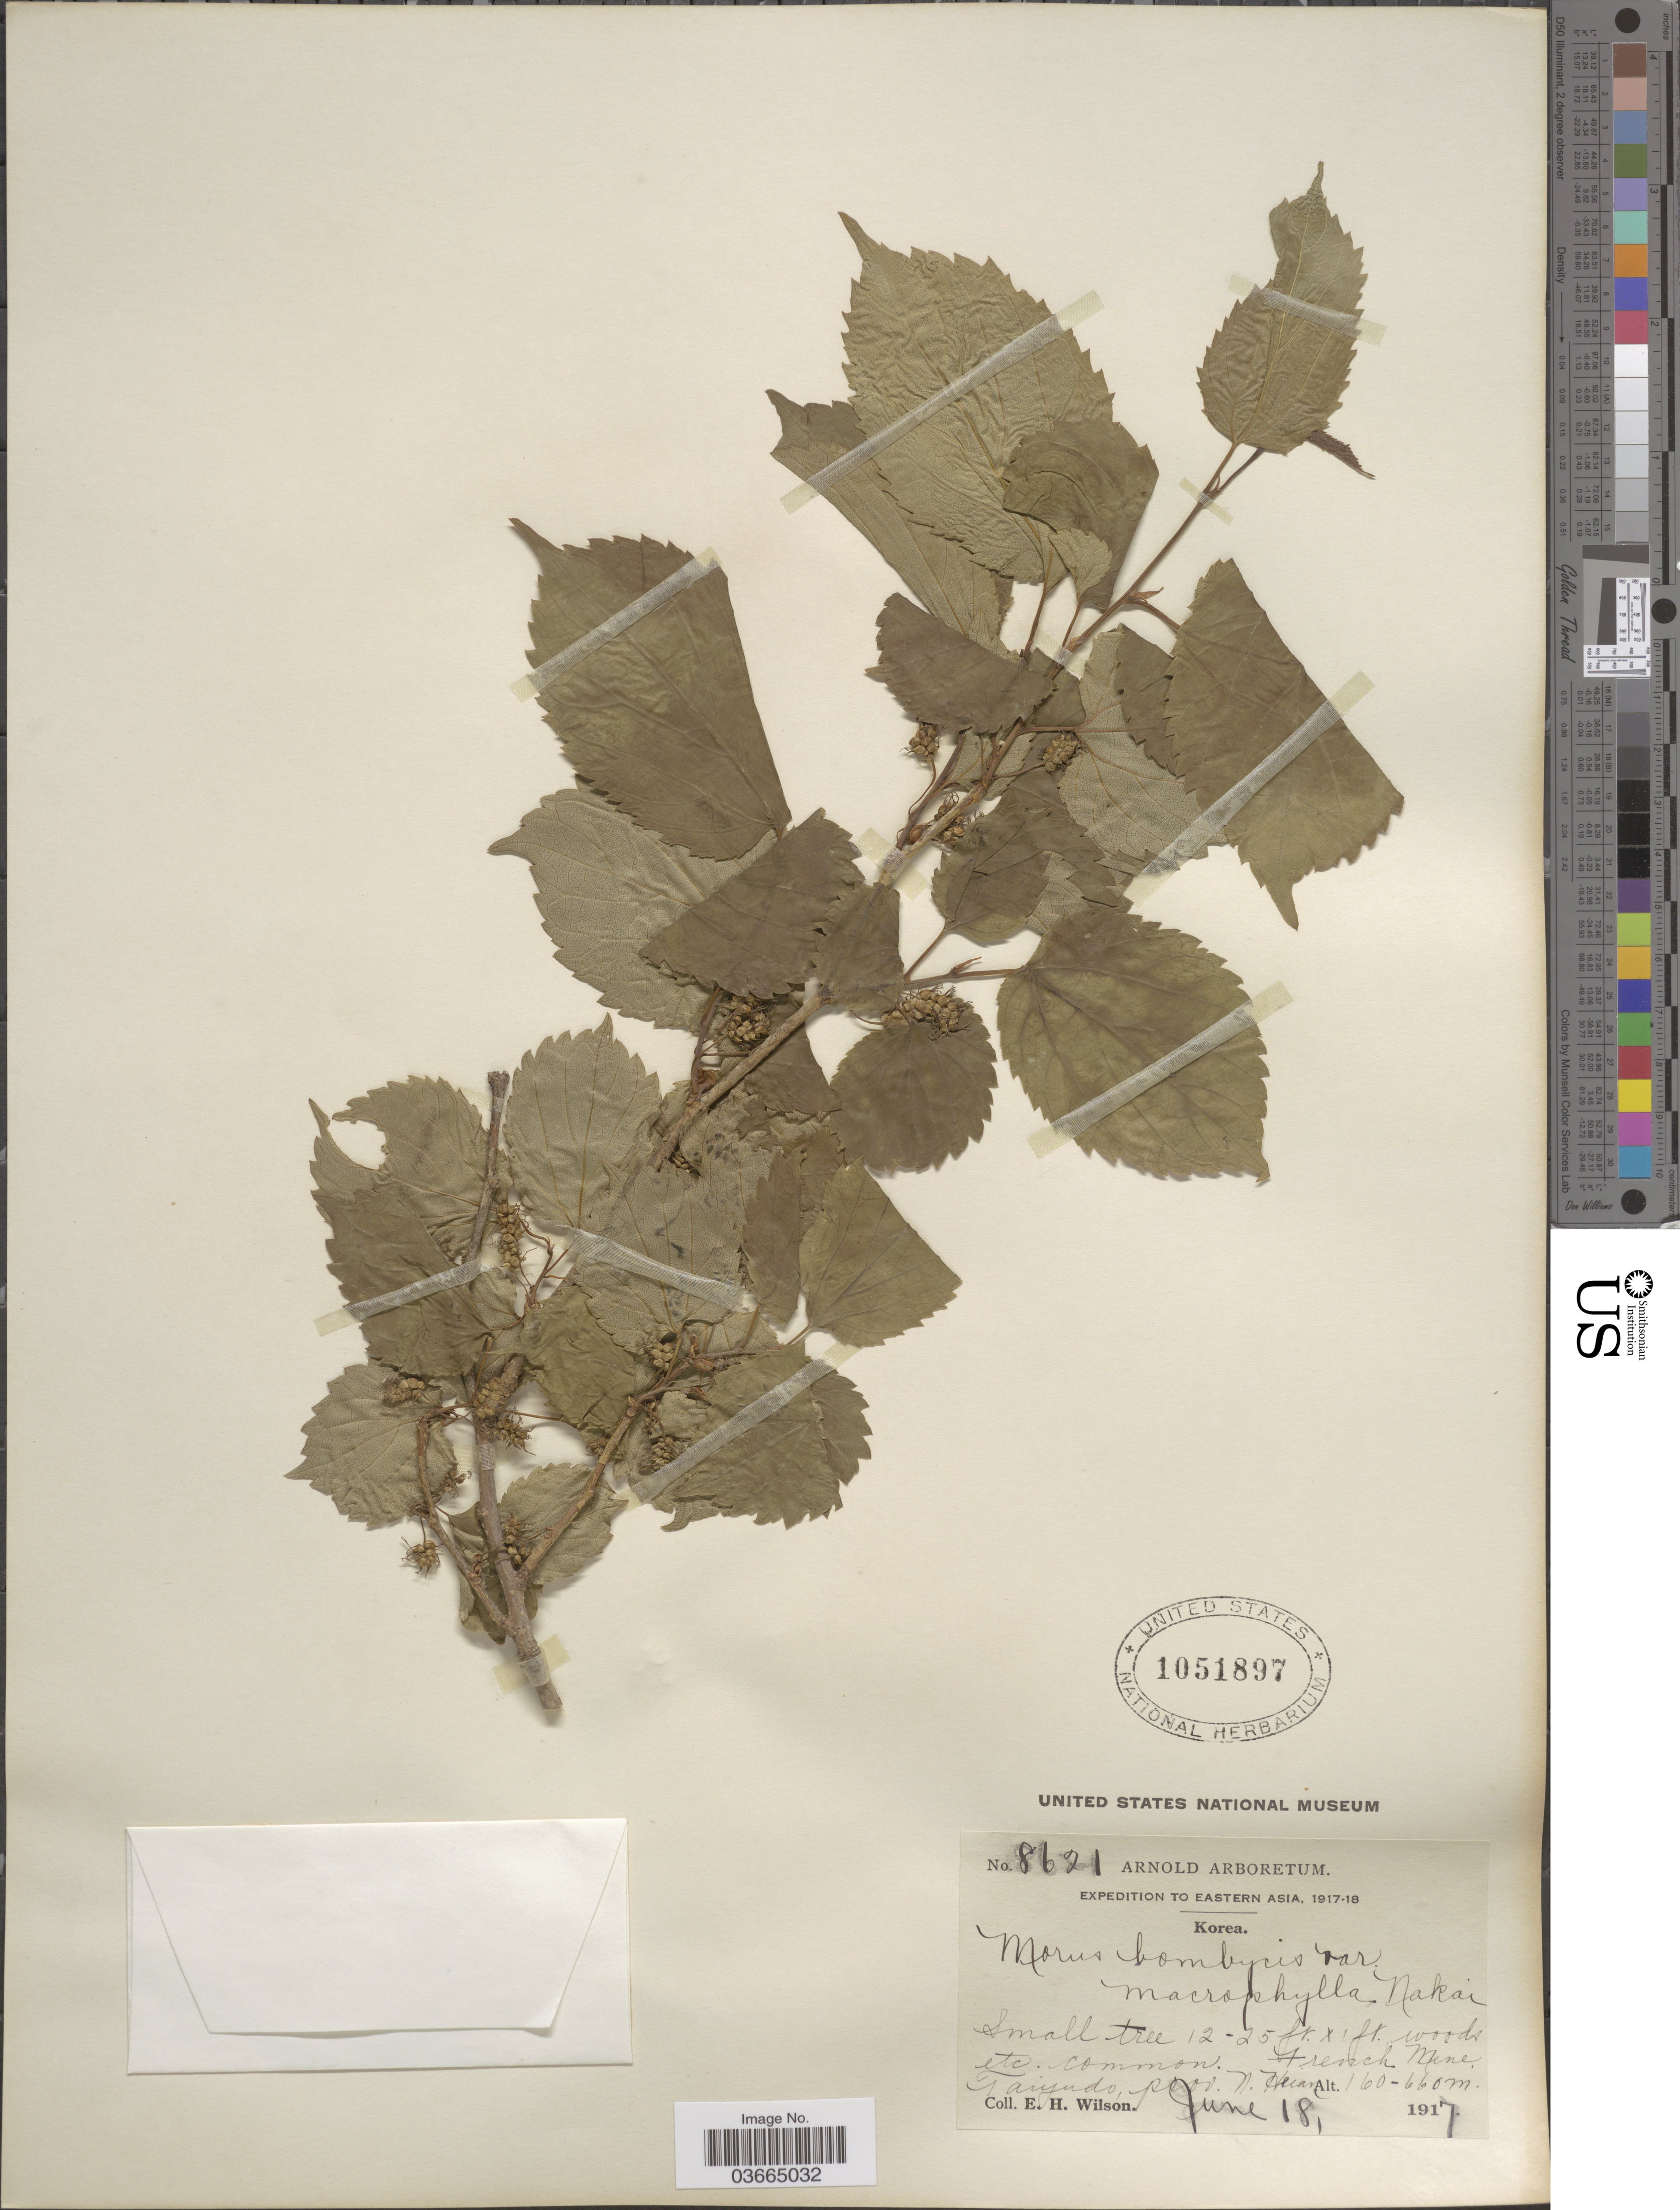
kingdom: Plantae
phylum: Tracheophyta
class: Magnoliopsida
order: Rosales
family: Moraceae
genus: Morus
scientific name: Morus bombycis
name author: Koidz.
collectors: E. Wilson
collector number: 8621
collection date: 1917-06-18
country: North Korea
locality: Eastern Asia. Korea. French Mine. Taiyudo, prov. N. Heian.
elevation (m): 160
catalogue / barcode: US 1051897